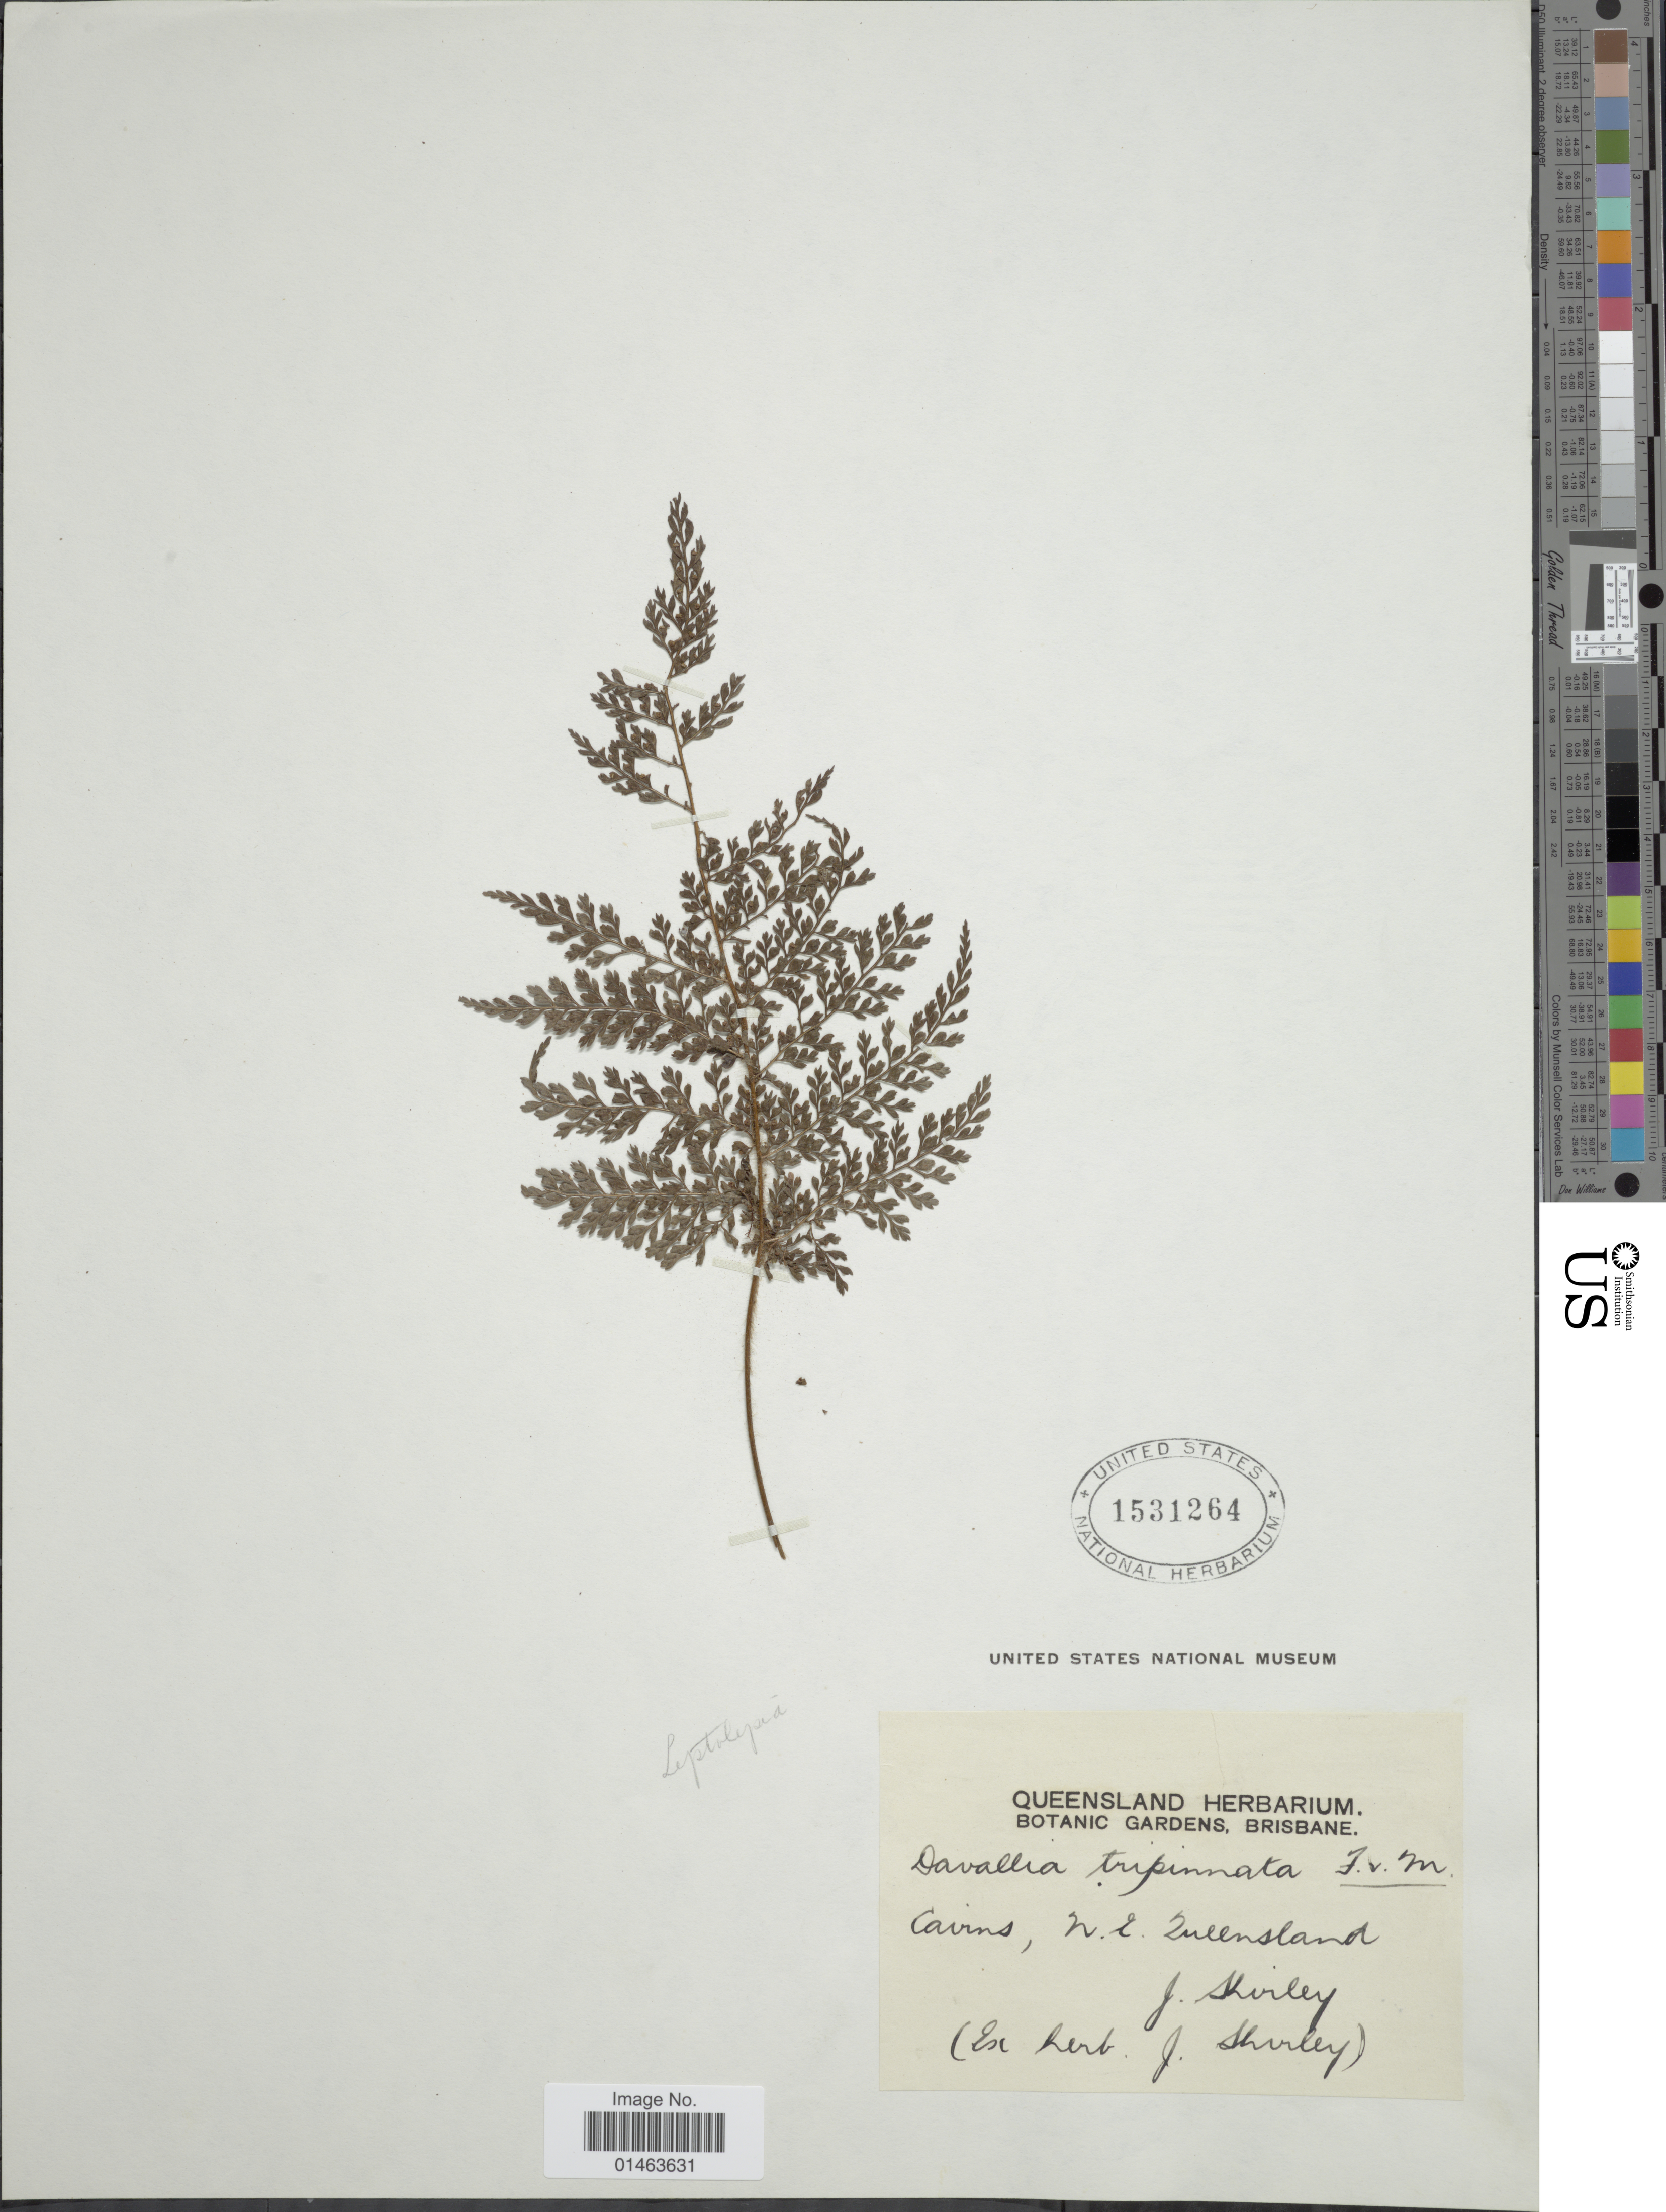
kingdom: Plantae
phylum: Tracheophyta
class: Polypodiopsida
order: Polypodiales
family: Dennstaedtiaceae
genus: Oenotrichia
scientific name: Oenotrichia tripinnata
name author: (F. Muell.) Copel.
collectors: J. Shirley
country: Australia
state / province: Queensland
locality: Cavins, N.Z. Queensland.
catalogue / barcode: US 1531264